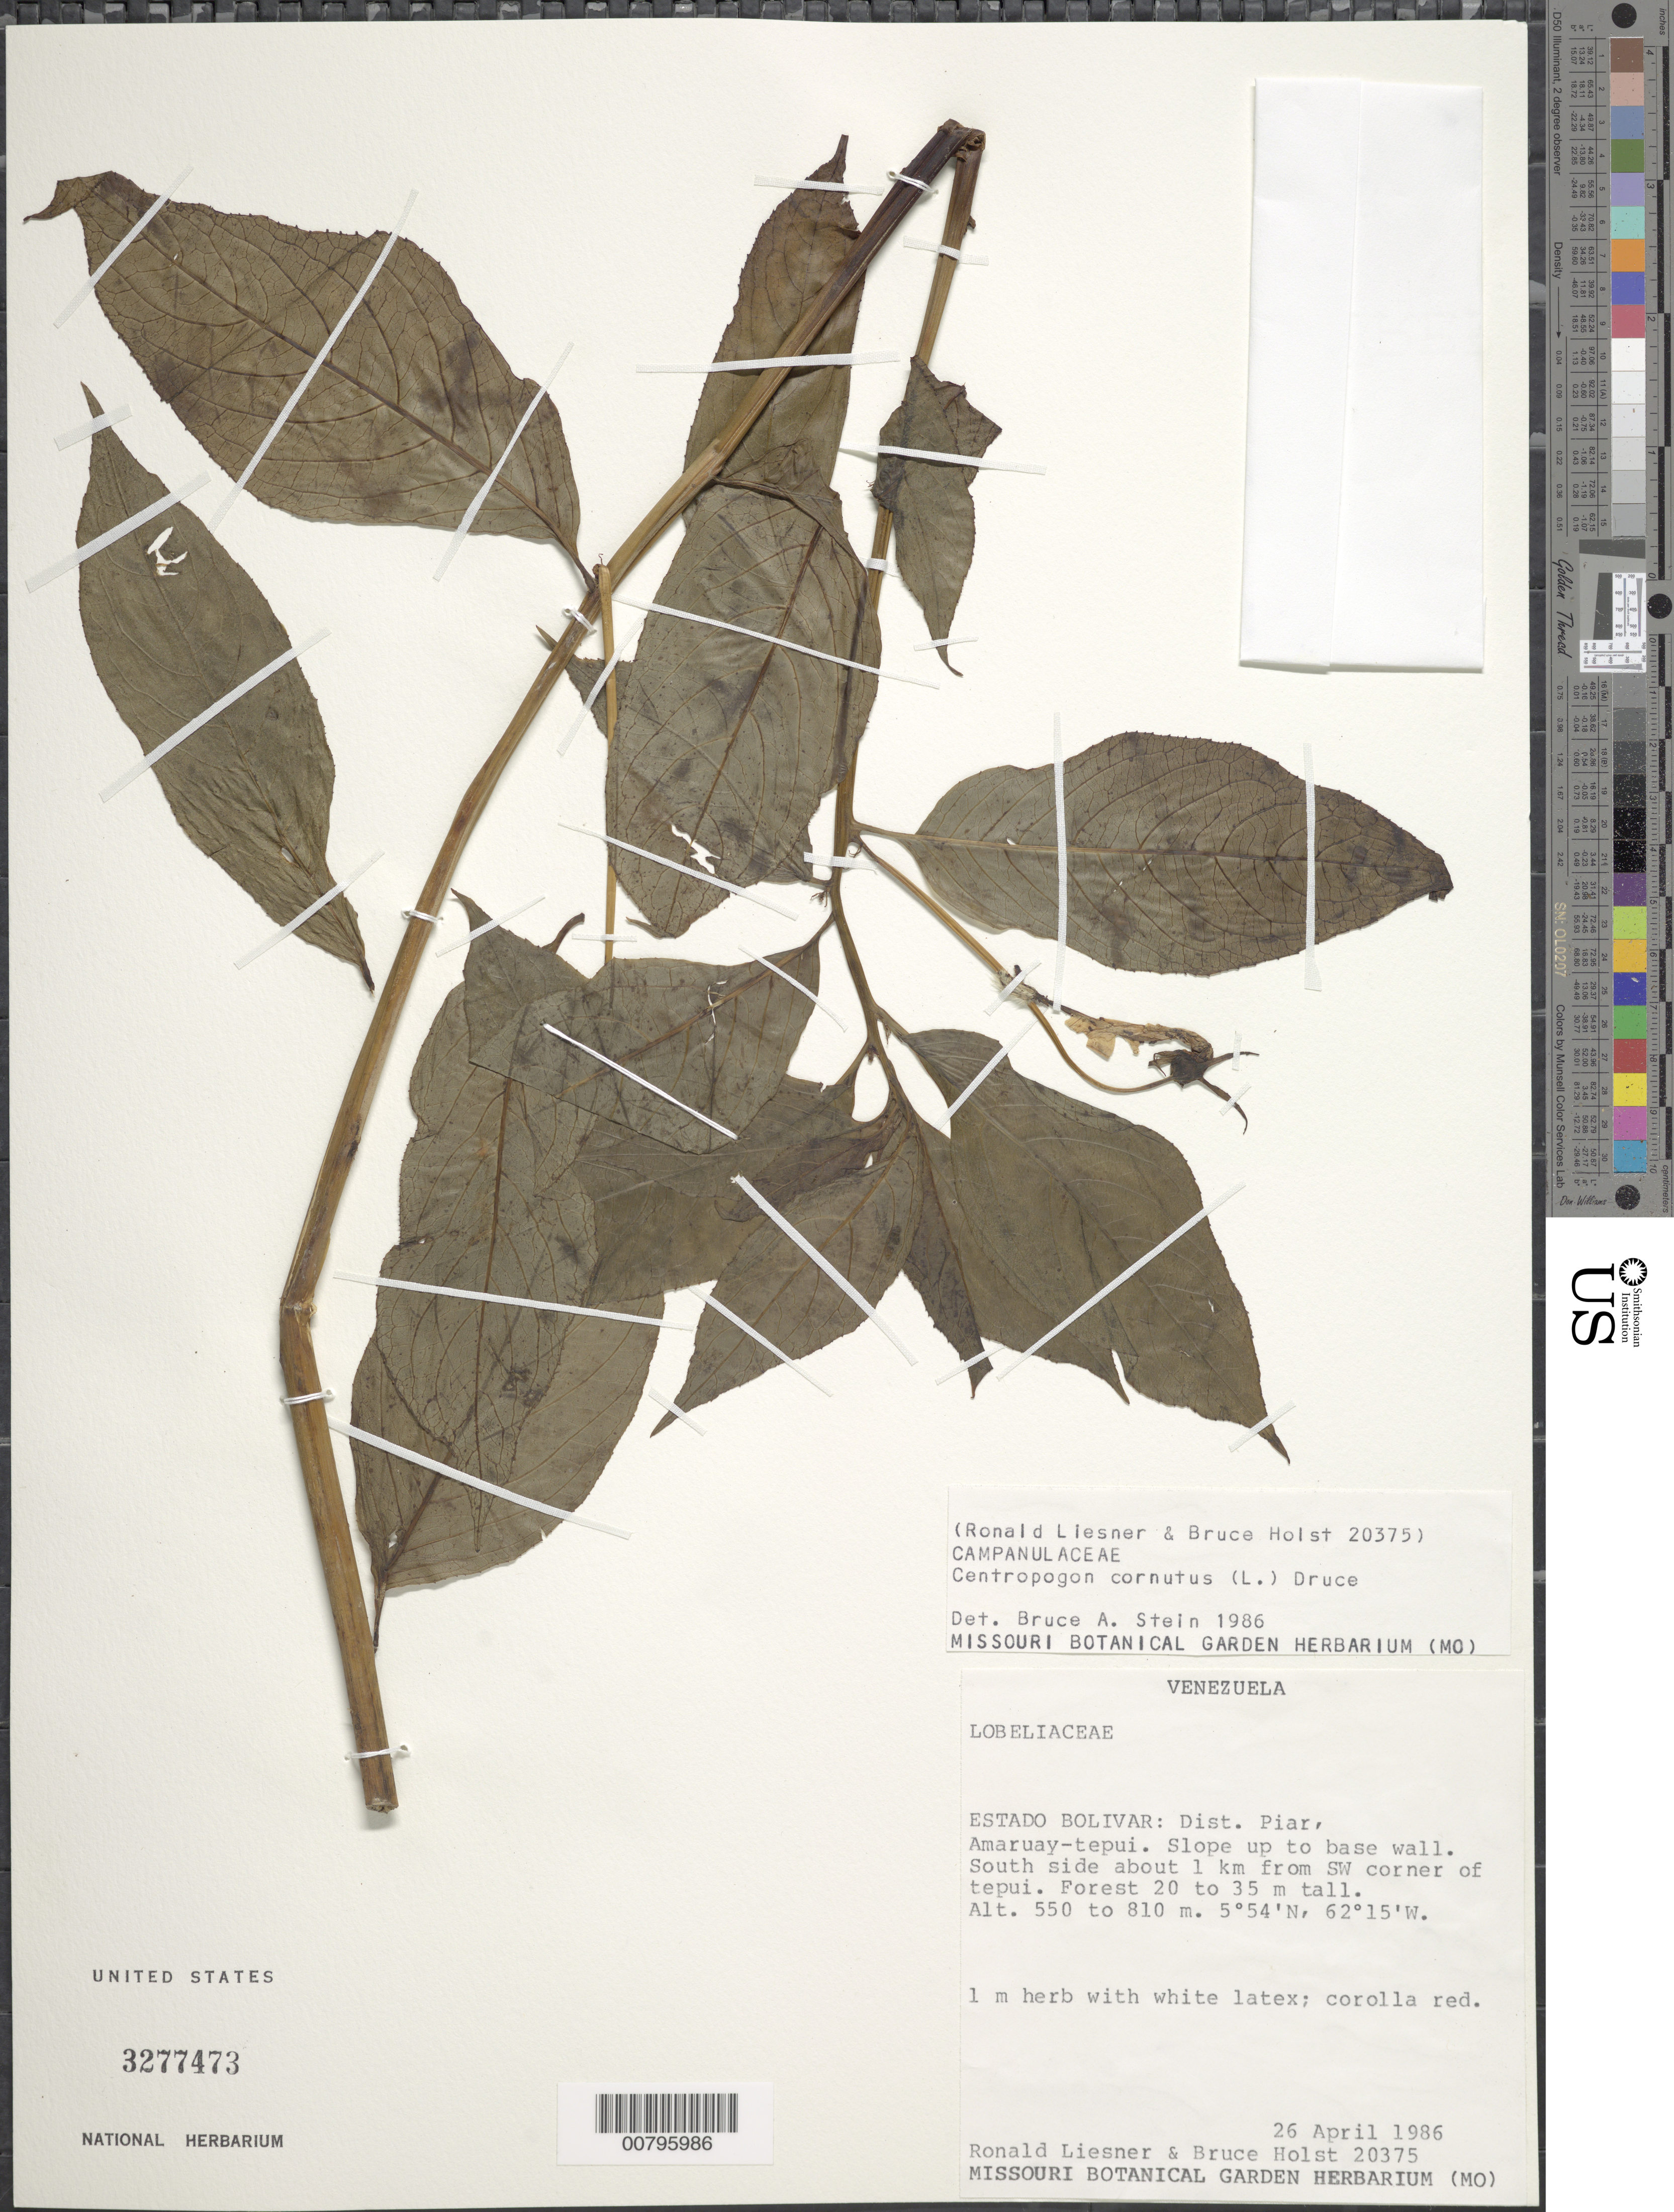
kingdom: Plantae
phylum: Tracheophyta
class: Magnoliopsida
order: Asterales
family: Campanulaceae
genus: Centropogon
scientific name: Centropogon cornutus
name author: (L.) Druce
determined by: Stein, B. A., Senior Director, Climate Adaptation and Resilience, National Wildlife Federation (UNITED STATES)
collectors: R. L. Liesner & B. Holst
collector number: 20375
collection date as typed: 26-Apr-86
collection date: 1986-04-26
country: Venezuela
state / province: Bolívar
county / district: Piar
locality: Amaruay-tepuí, S side about 1 km from SW corner of tepuí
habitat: Slope up to base wall; forest 20-35 m tall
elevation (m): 550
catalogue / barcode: US 3277473